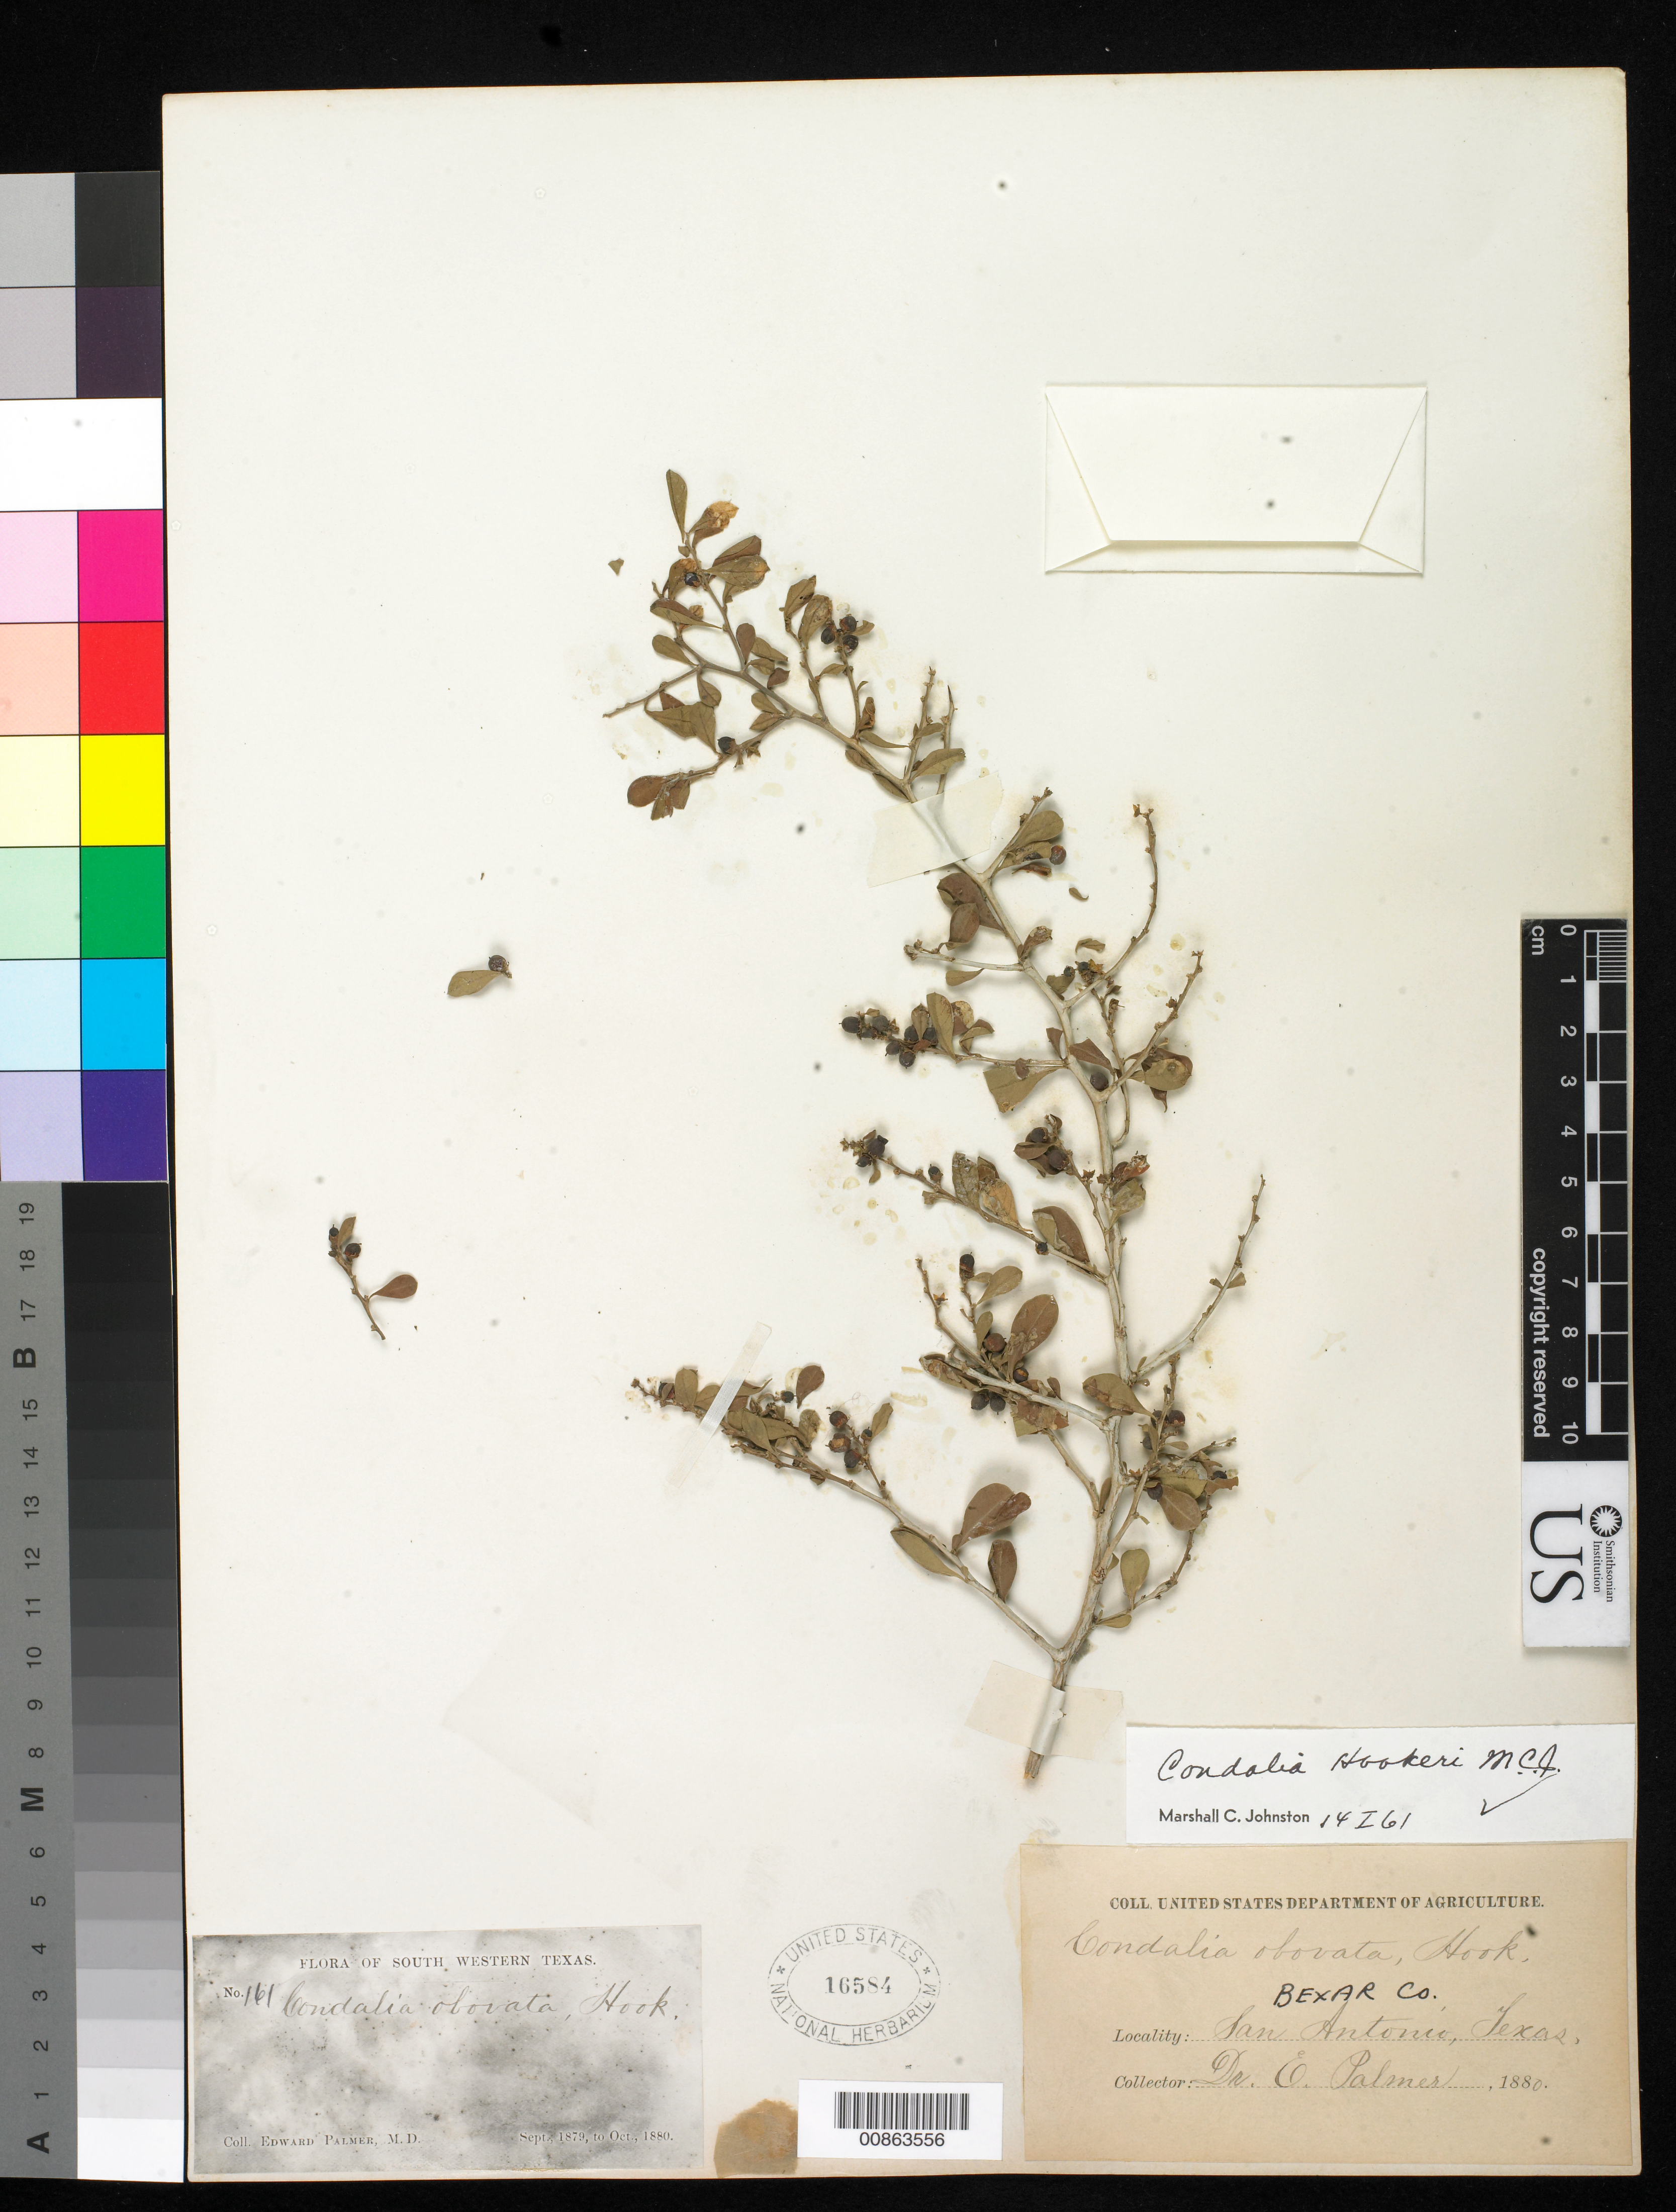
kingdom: Plantae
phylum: Tracheophyta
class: Magnoliopsida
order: Rosales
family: Rhamnaceae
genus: Condalia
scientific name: Condalia hookeri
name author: M.C. Johnst.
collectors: E. Palmer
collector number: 161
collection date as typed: Sep 1879 to -- Oct 1880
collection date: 1879-09/1880-10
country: United States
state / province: Texas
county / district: Bexar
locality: San Antonio, Bexar County, Texas.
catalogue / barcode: US 16584